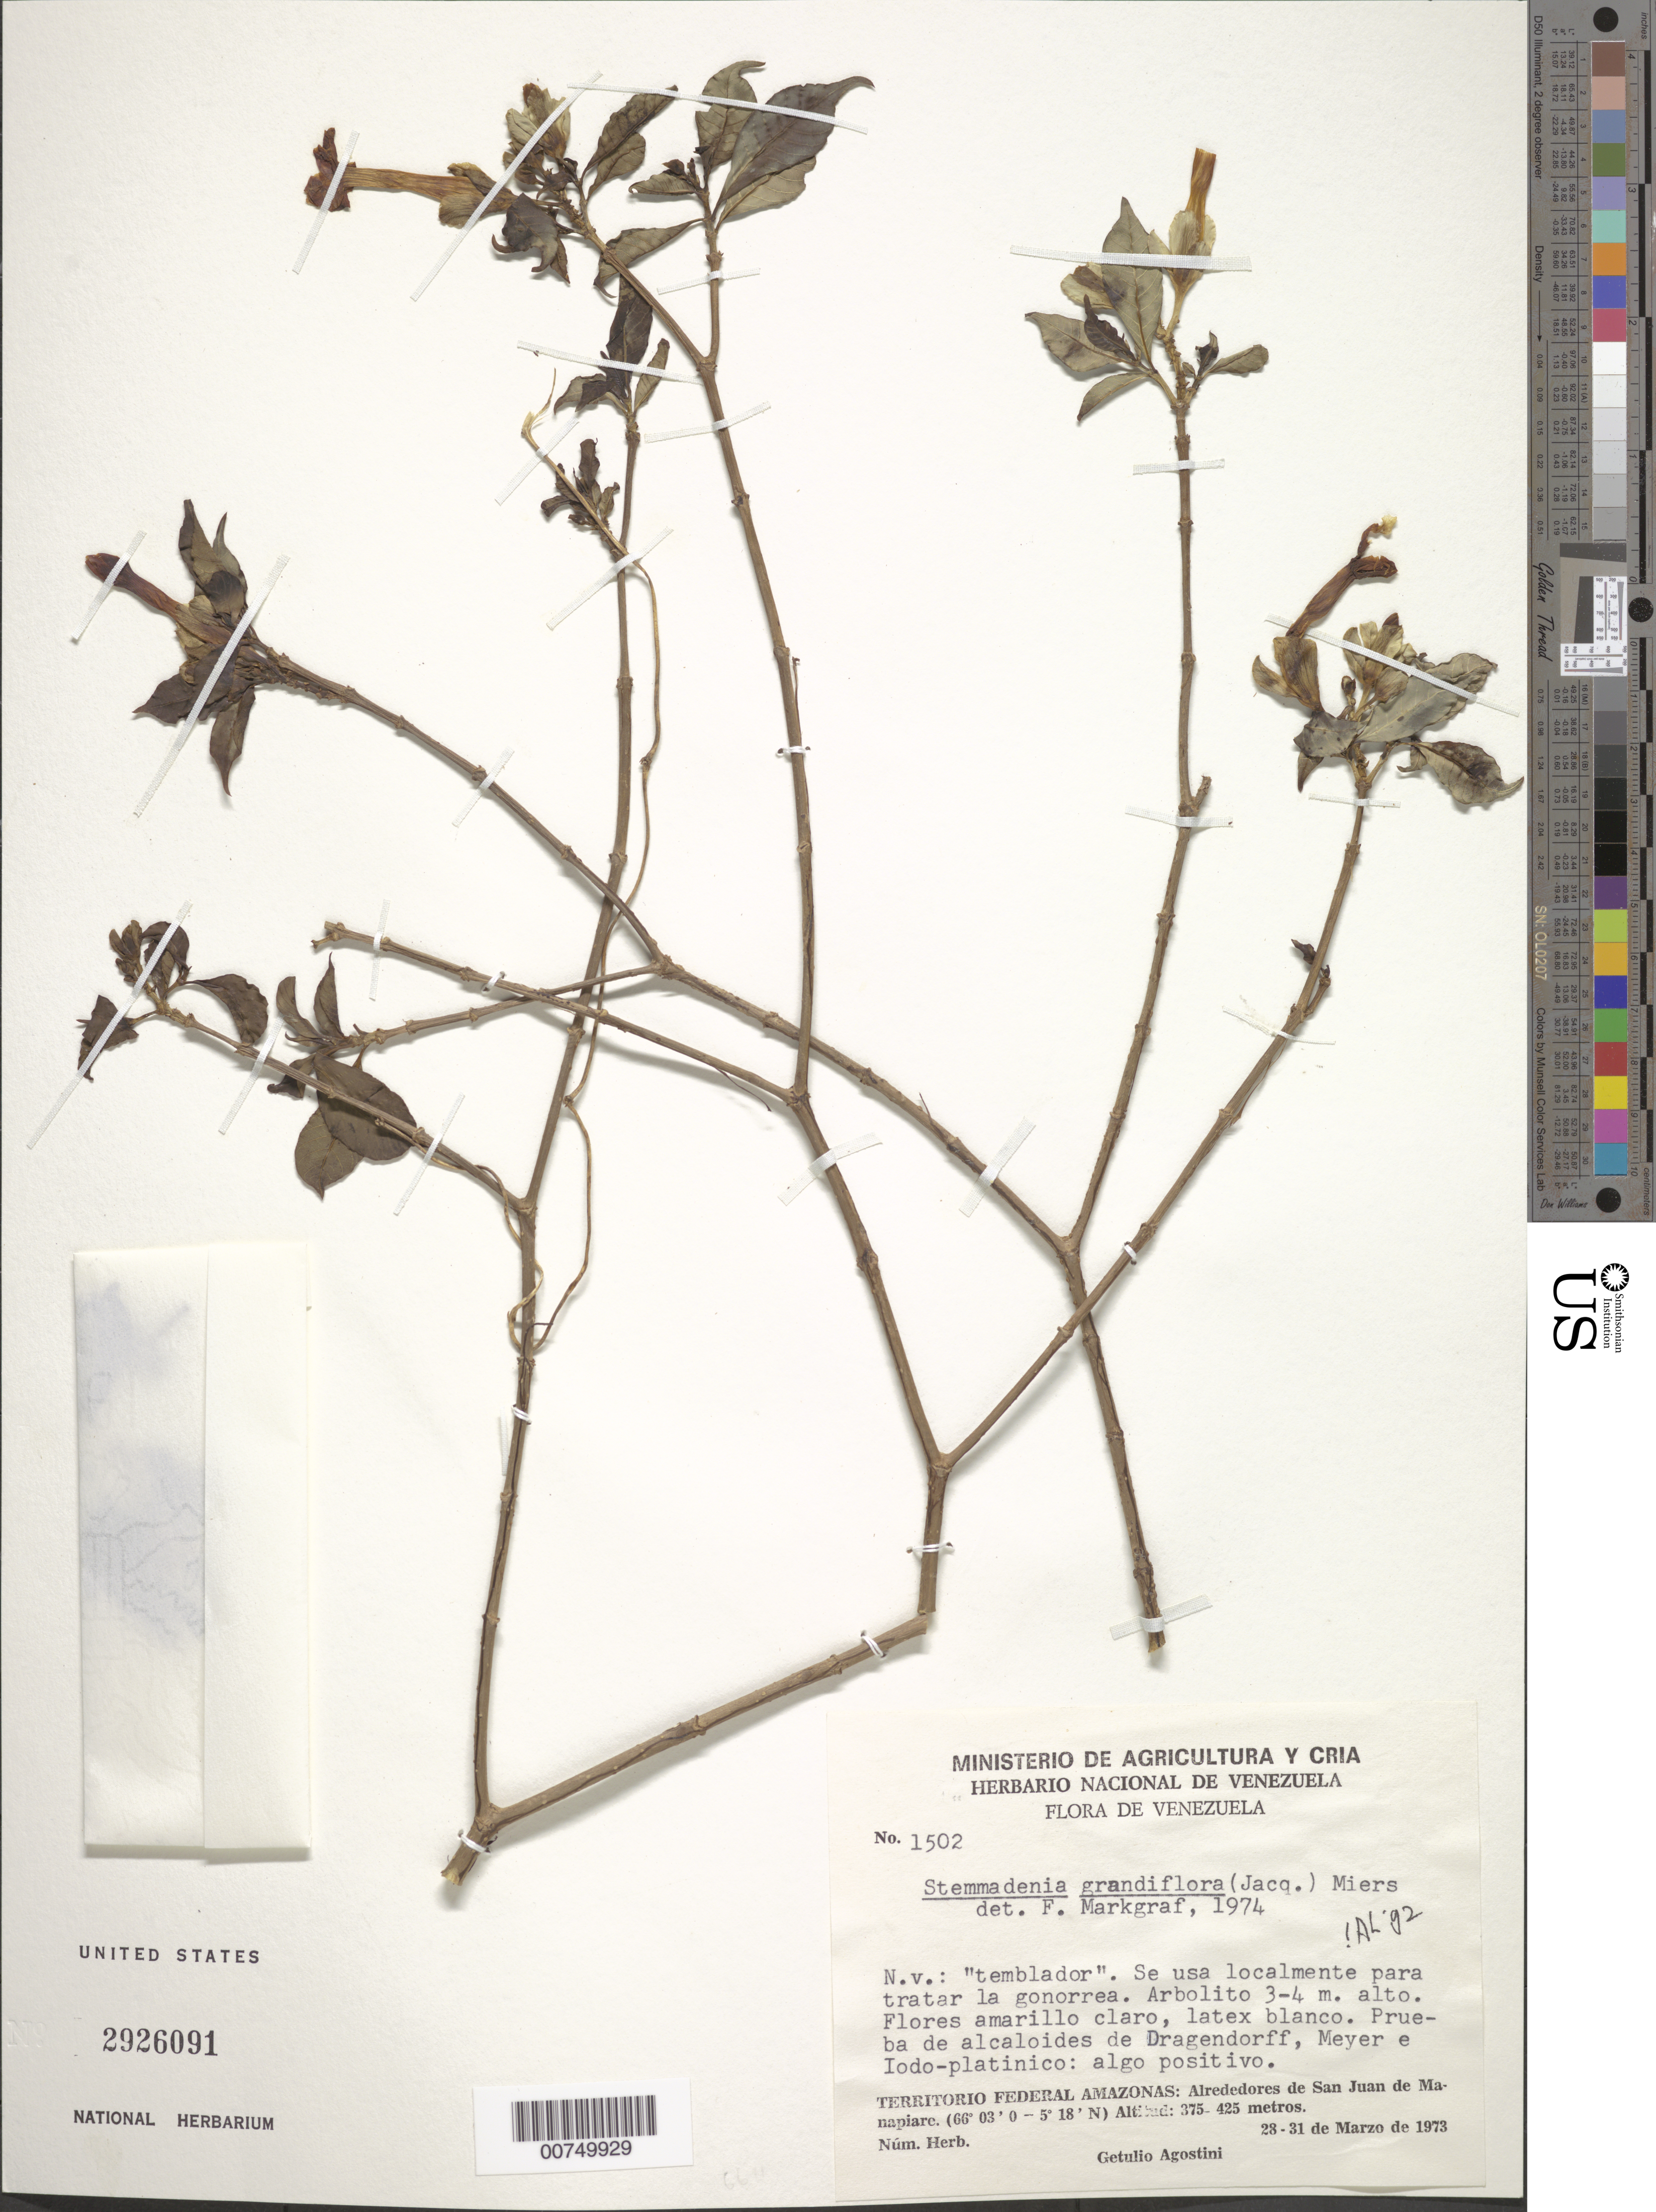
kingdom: Plantae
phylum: Tracheophyta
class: Magnoliopsida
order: Gentianales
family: Apocynaceae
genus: Stemmadenia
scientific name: Stemmadenia grandiflora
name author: (Jacq.) Miers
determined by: Markgraf, Friedrich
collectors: G. Agostini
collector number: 1502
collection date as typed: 28-Mar-73 to 31-Mar-73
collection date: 1973-03-28/1973-03-31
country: Venezuela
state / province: Amazonas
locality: San Juan de Manapiare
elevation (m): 375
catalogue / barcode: US 2926091